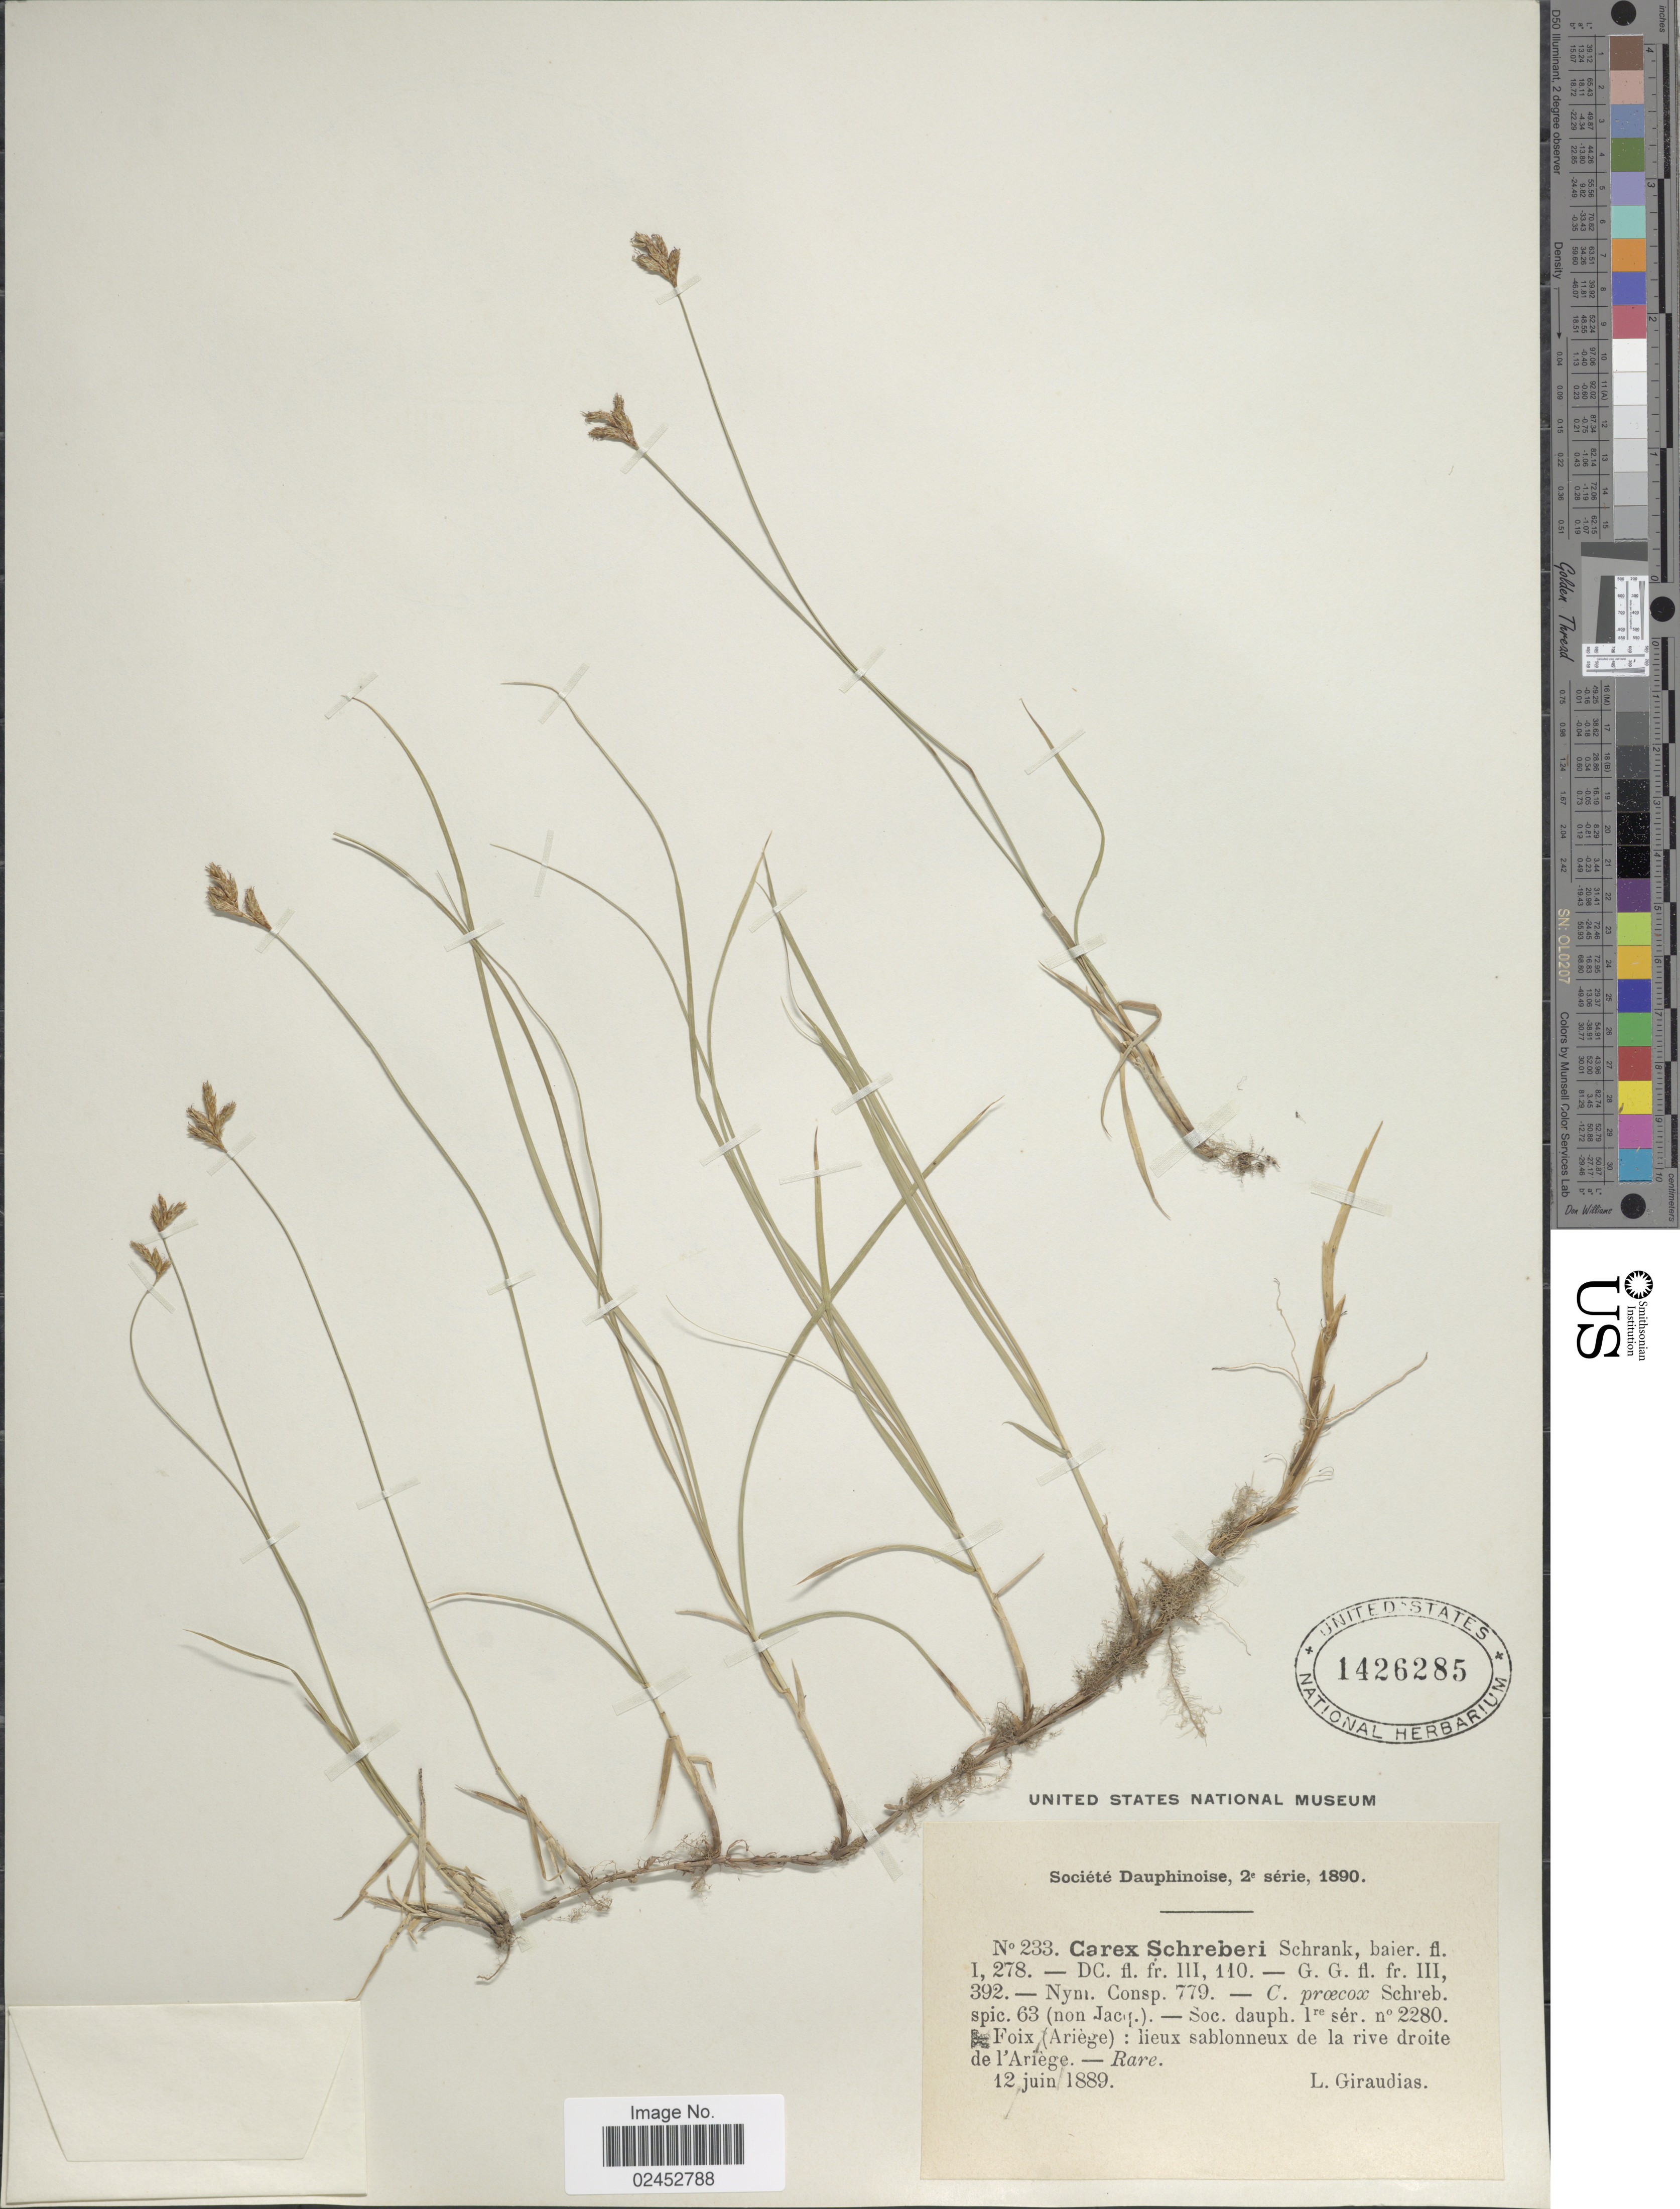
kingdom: Plantae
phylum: Tracheophyta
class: Liliopsida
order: Poales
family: Cyperaceae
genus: Carex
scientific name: Carex praecox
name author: Schreb.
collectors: L. Giraudias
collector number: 233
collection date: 1889-06-12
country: France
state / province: Occitanie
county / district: Ariège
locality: Dauphinoise, Foix (Ariege): lieux sablonneux de la rive droite de l'Ariege.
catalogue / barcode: US 1426285